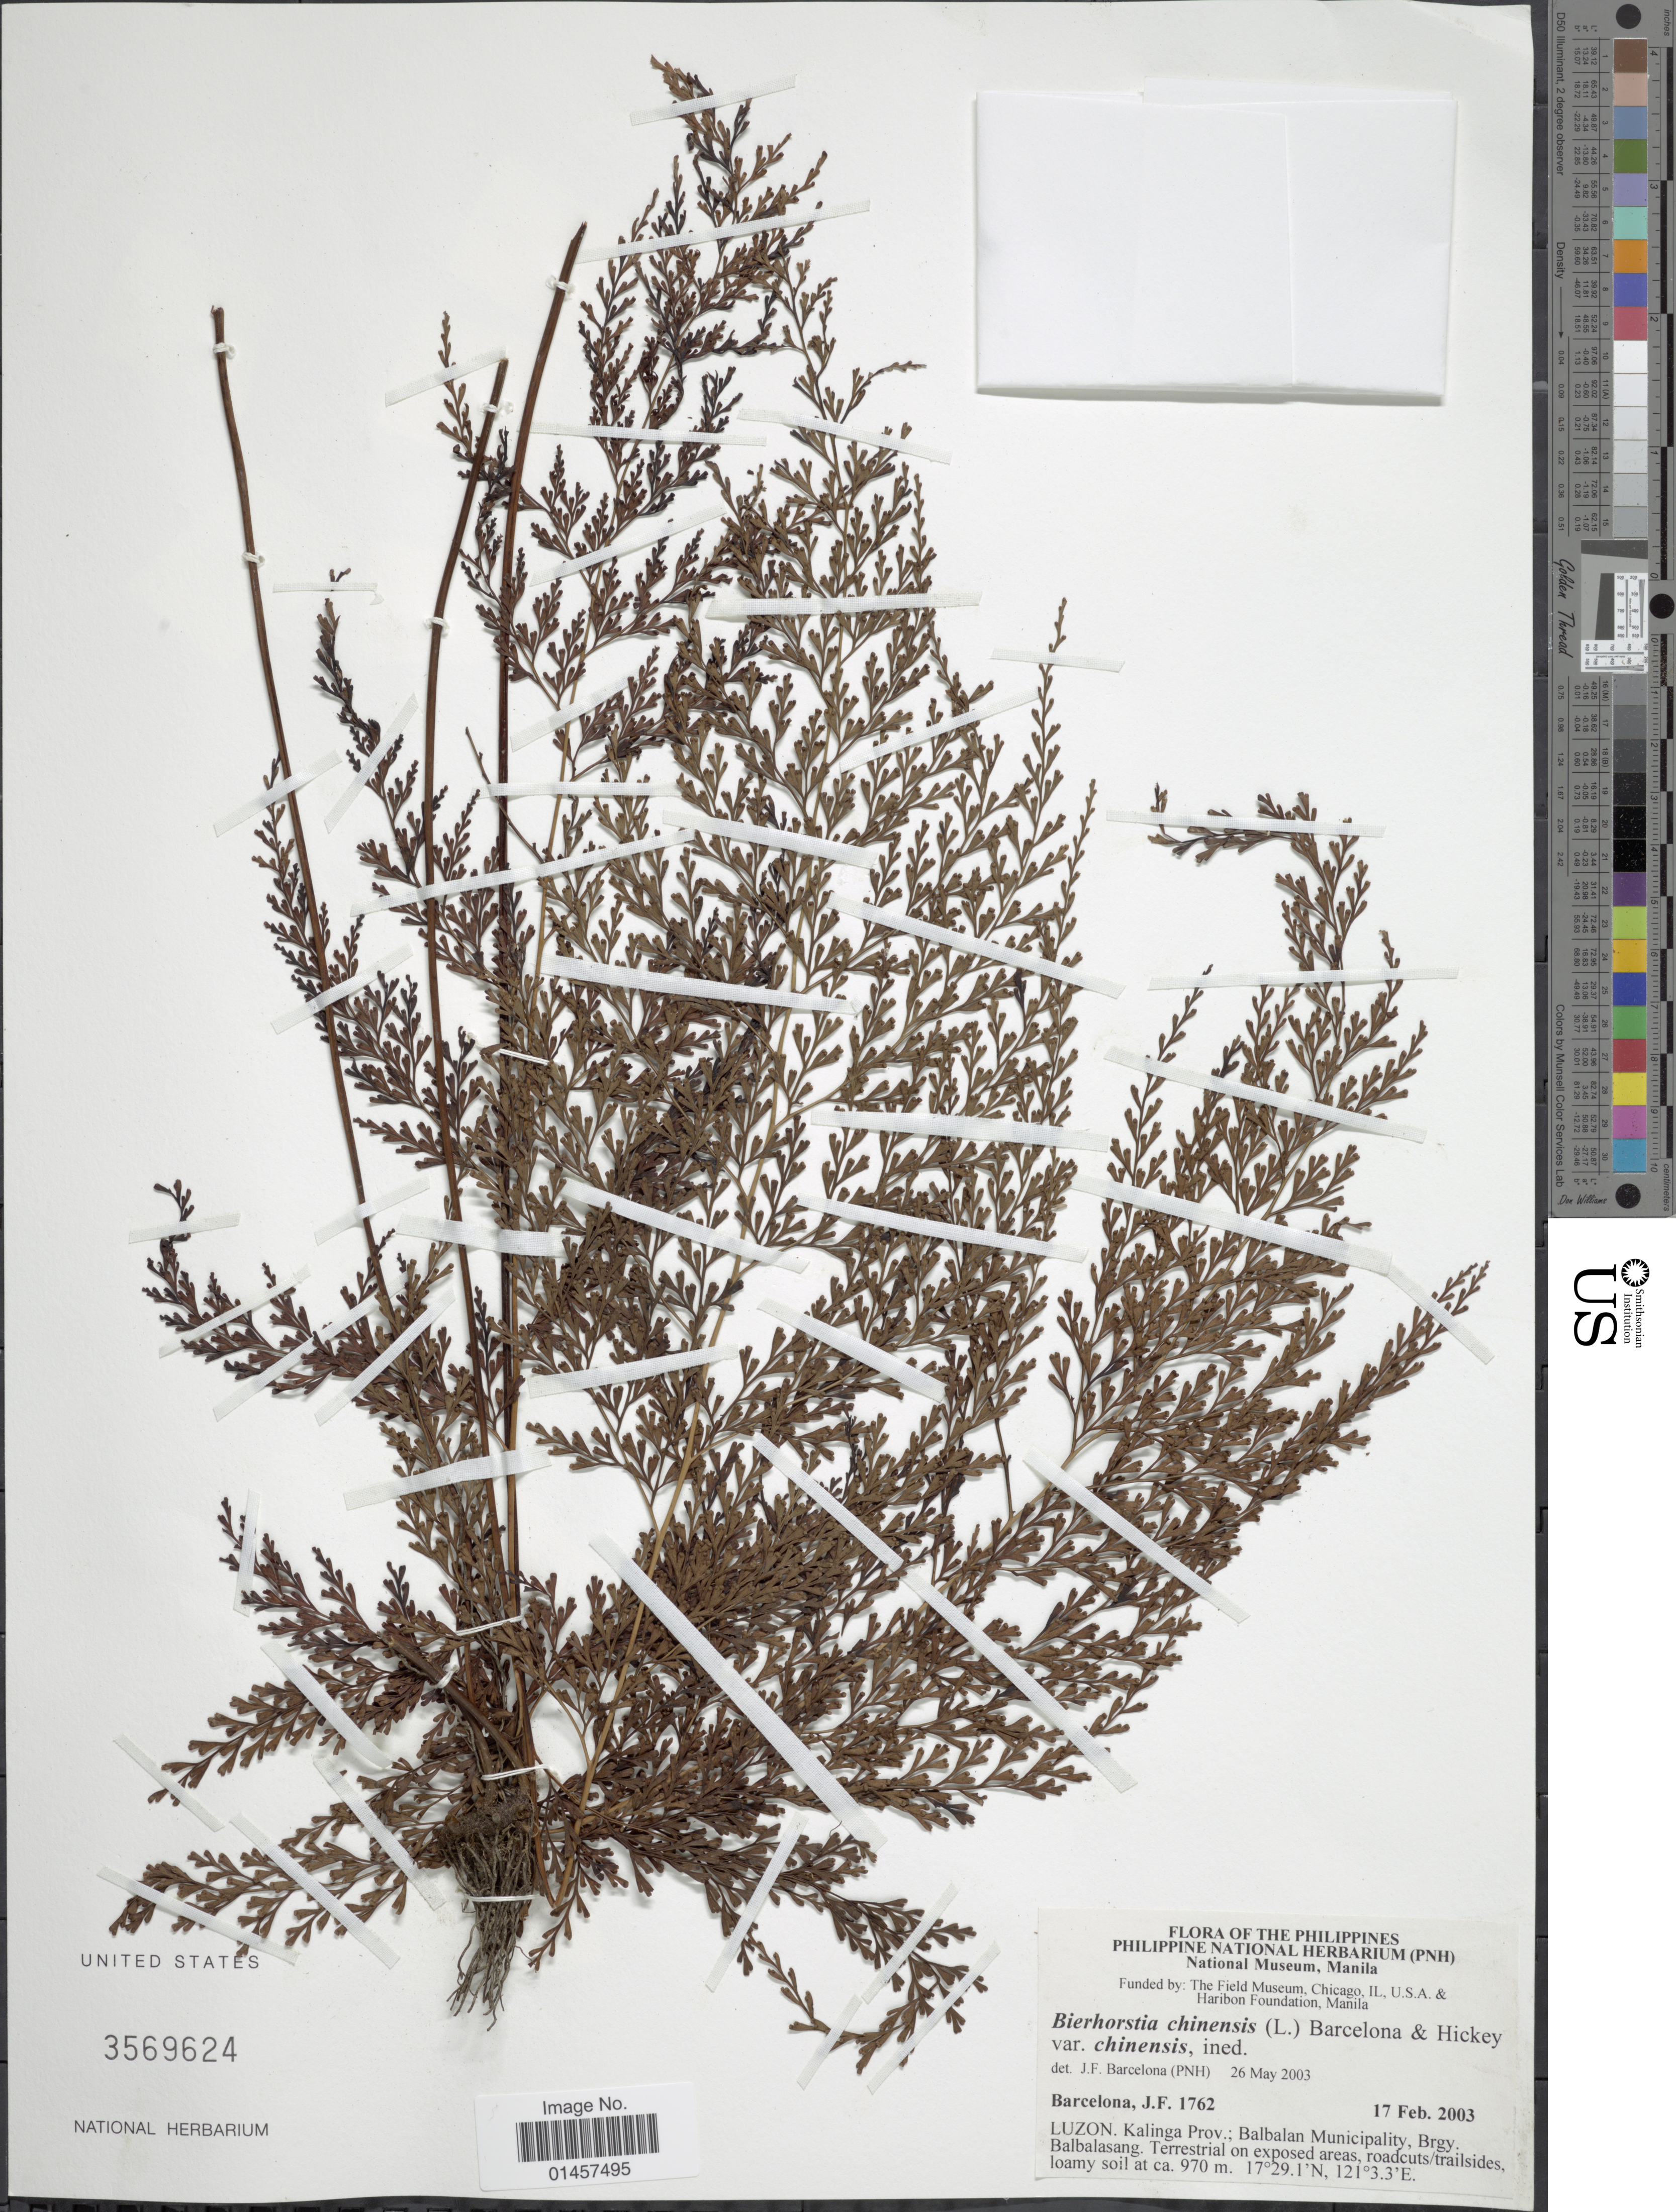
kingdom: Plantae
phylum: Tracheophyta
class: Polypodiopsida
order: Polypodiales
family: Lindsaeaceae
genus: Sphenomeris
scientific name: Sphenomeris chinensis var. chinensis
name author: (L.) Maxon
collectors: J. F. Barcelona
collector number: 1762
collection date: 2003-02-17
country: Philippines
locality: Luzon, Kalinga prov.: Balbalan Municipality, Brgy. Balbalasang, terrestrial on exposed areas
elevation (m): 970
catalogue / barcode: US 3569624